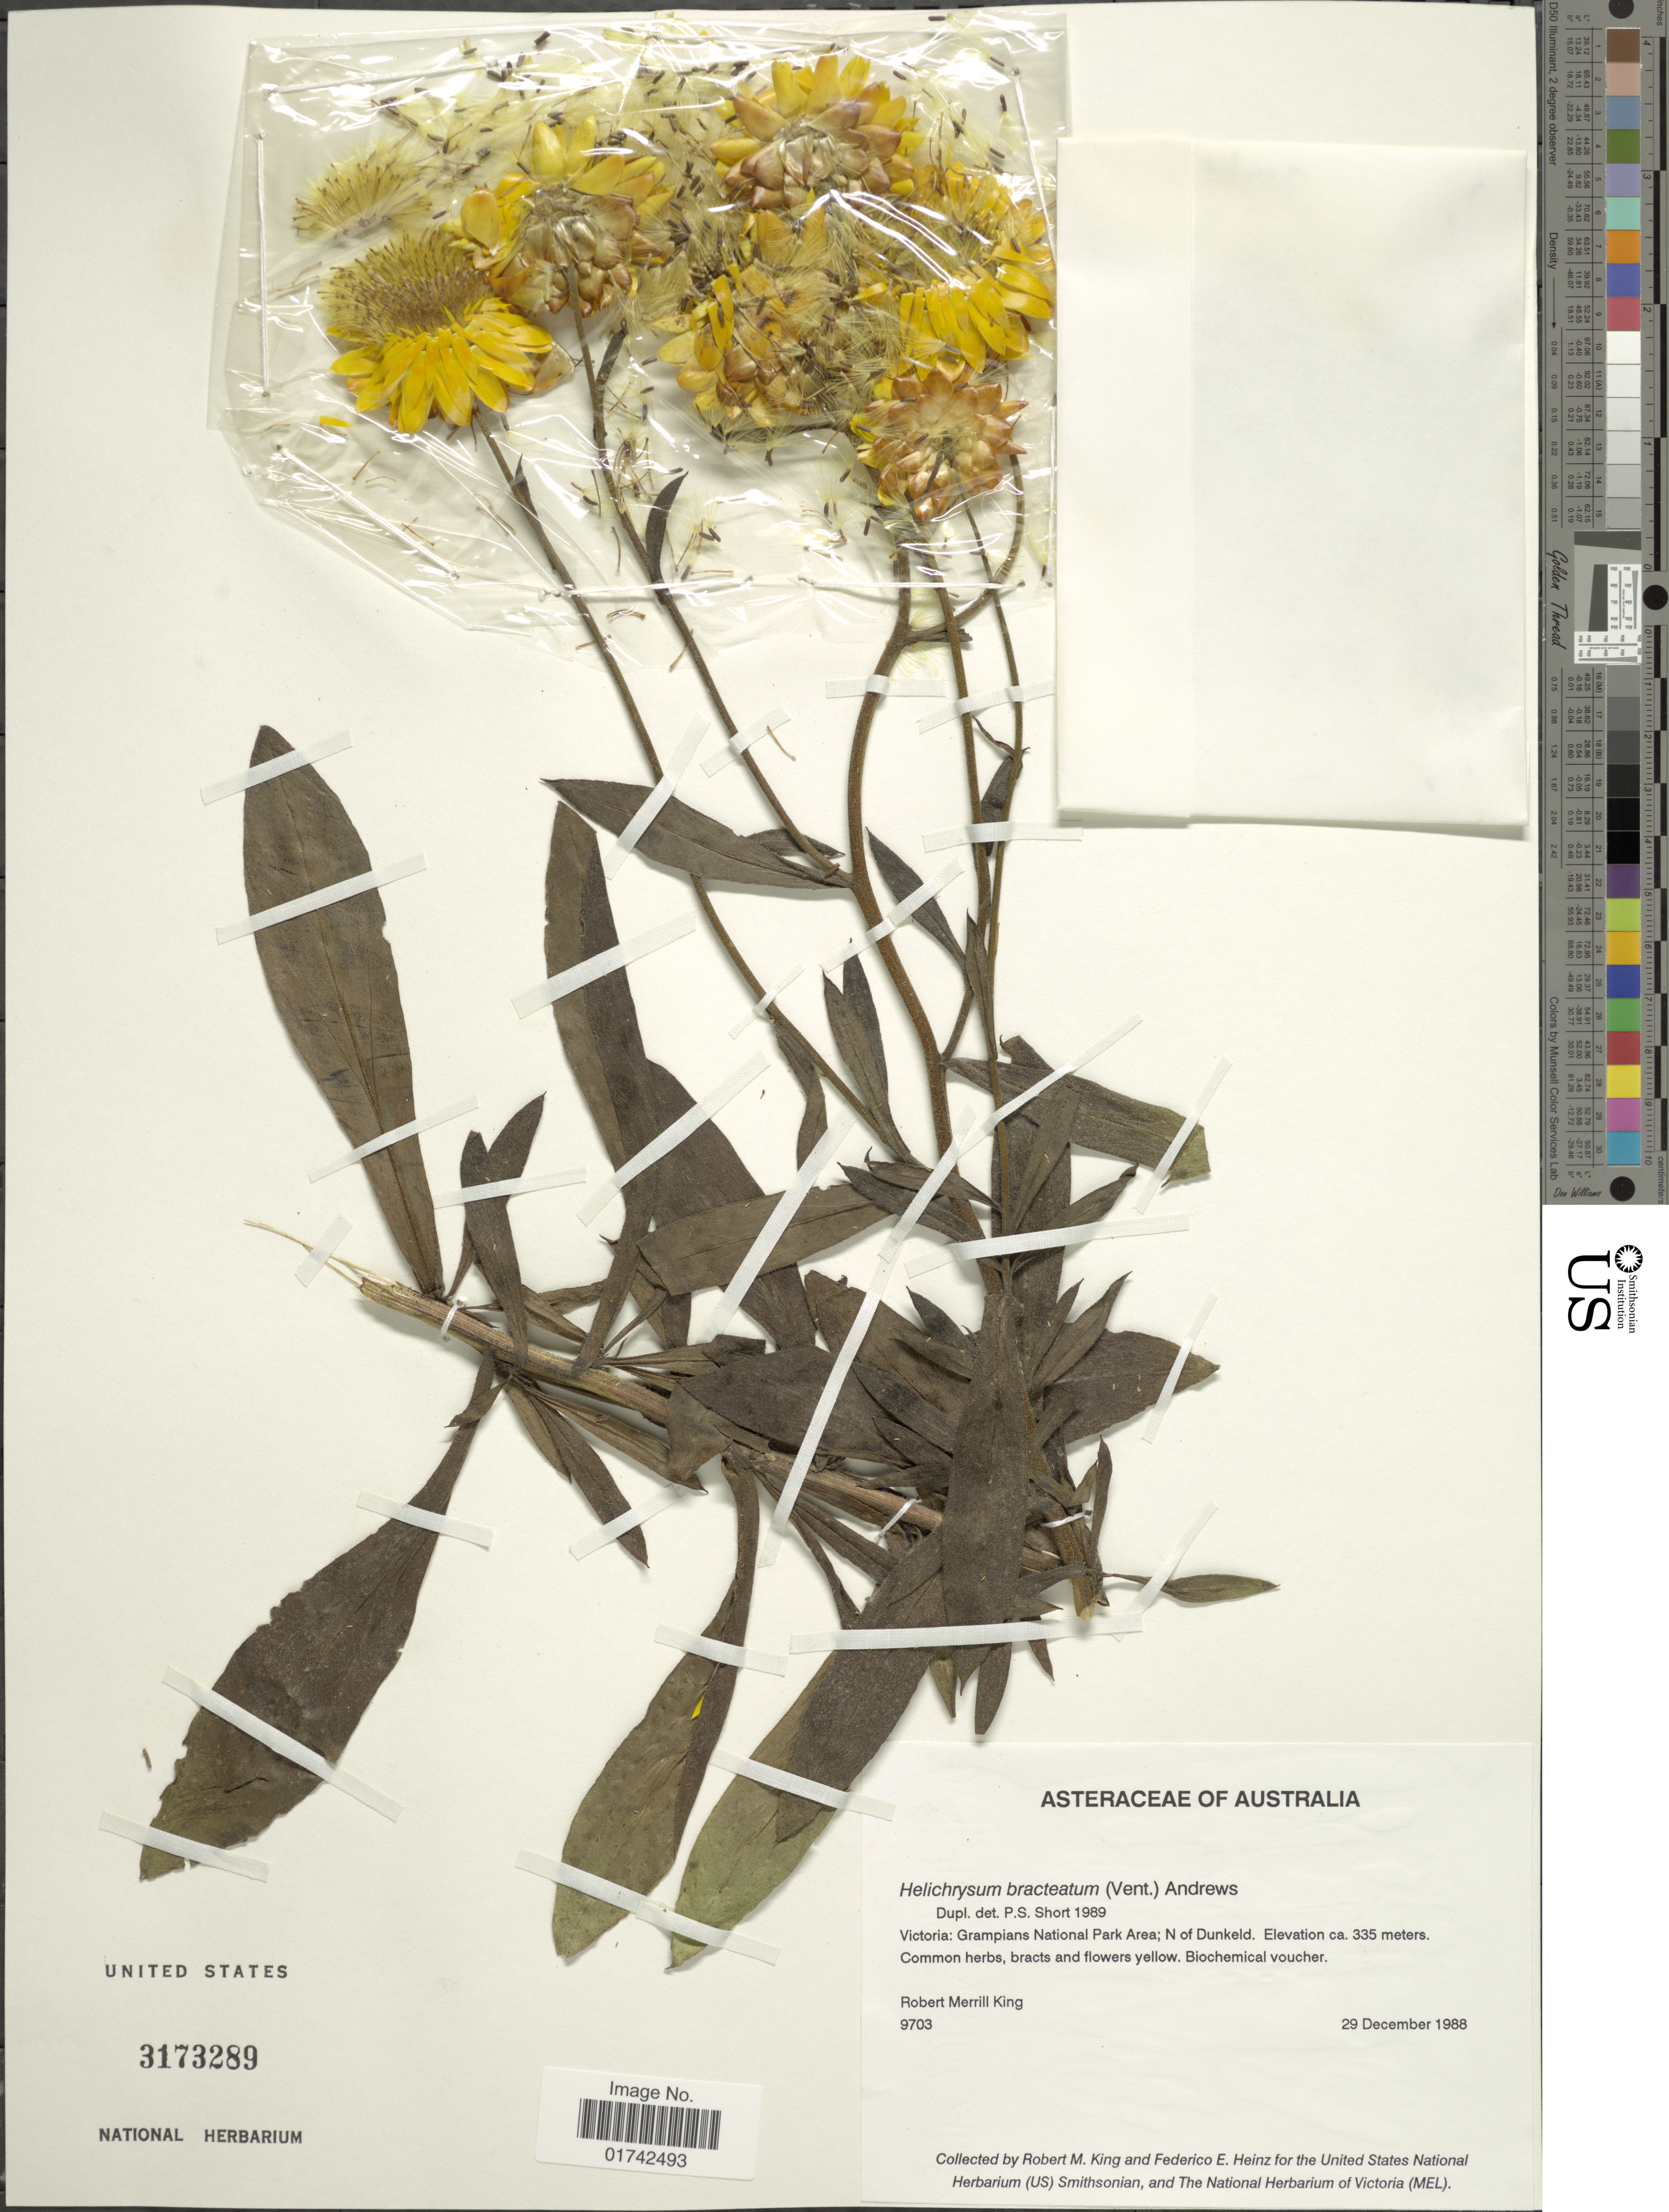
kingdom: Plantae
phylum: Tracheophyta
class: Magnoliopsida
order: Asterales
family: Asteraceae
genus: Helichrysum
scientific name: Helichrysum bracteatum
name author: (Vent.) Haw.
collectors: R. M. King & F. Heinz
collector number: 9703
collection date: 1988-12-29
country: Australia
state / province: Victoria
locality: Victoria: Grampians National Park Area: N of Dunkeld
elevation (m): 335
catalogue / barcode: US 3173289